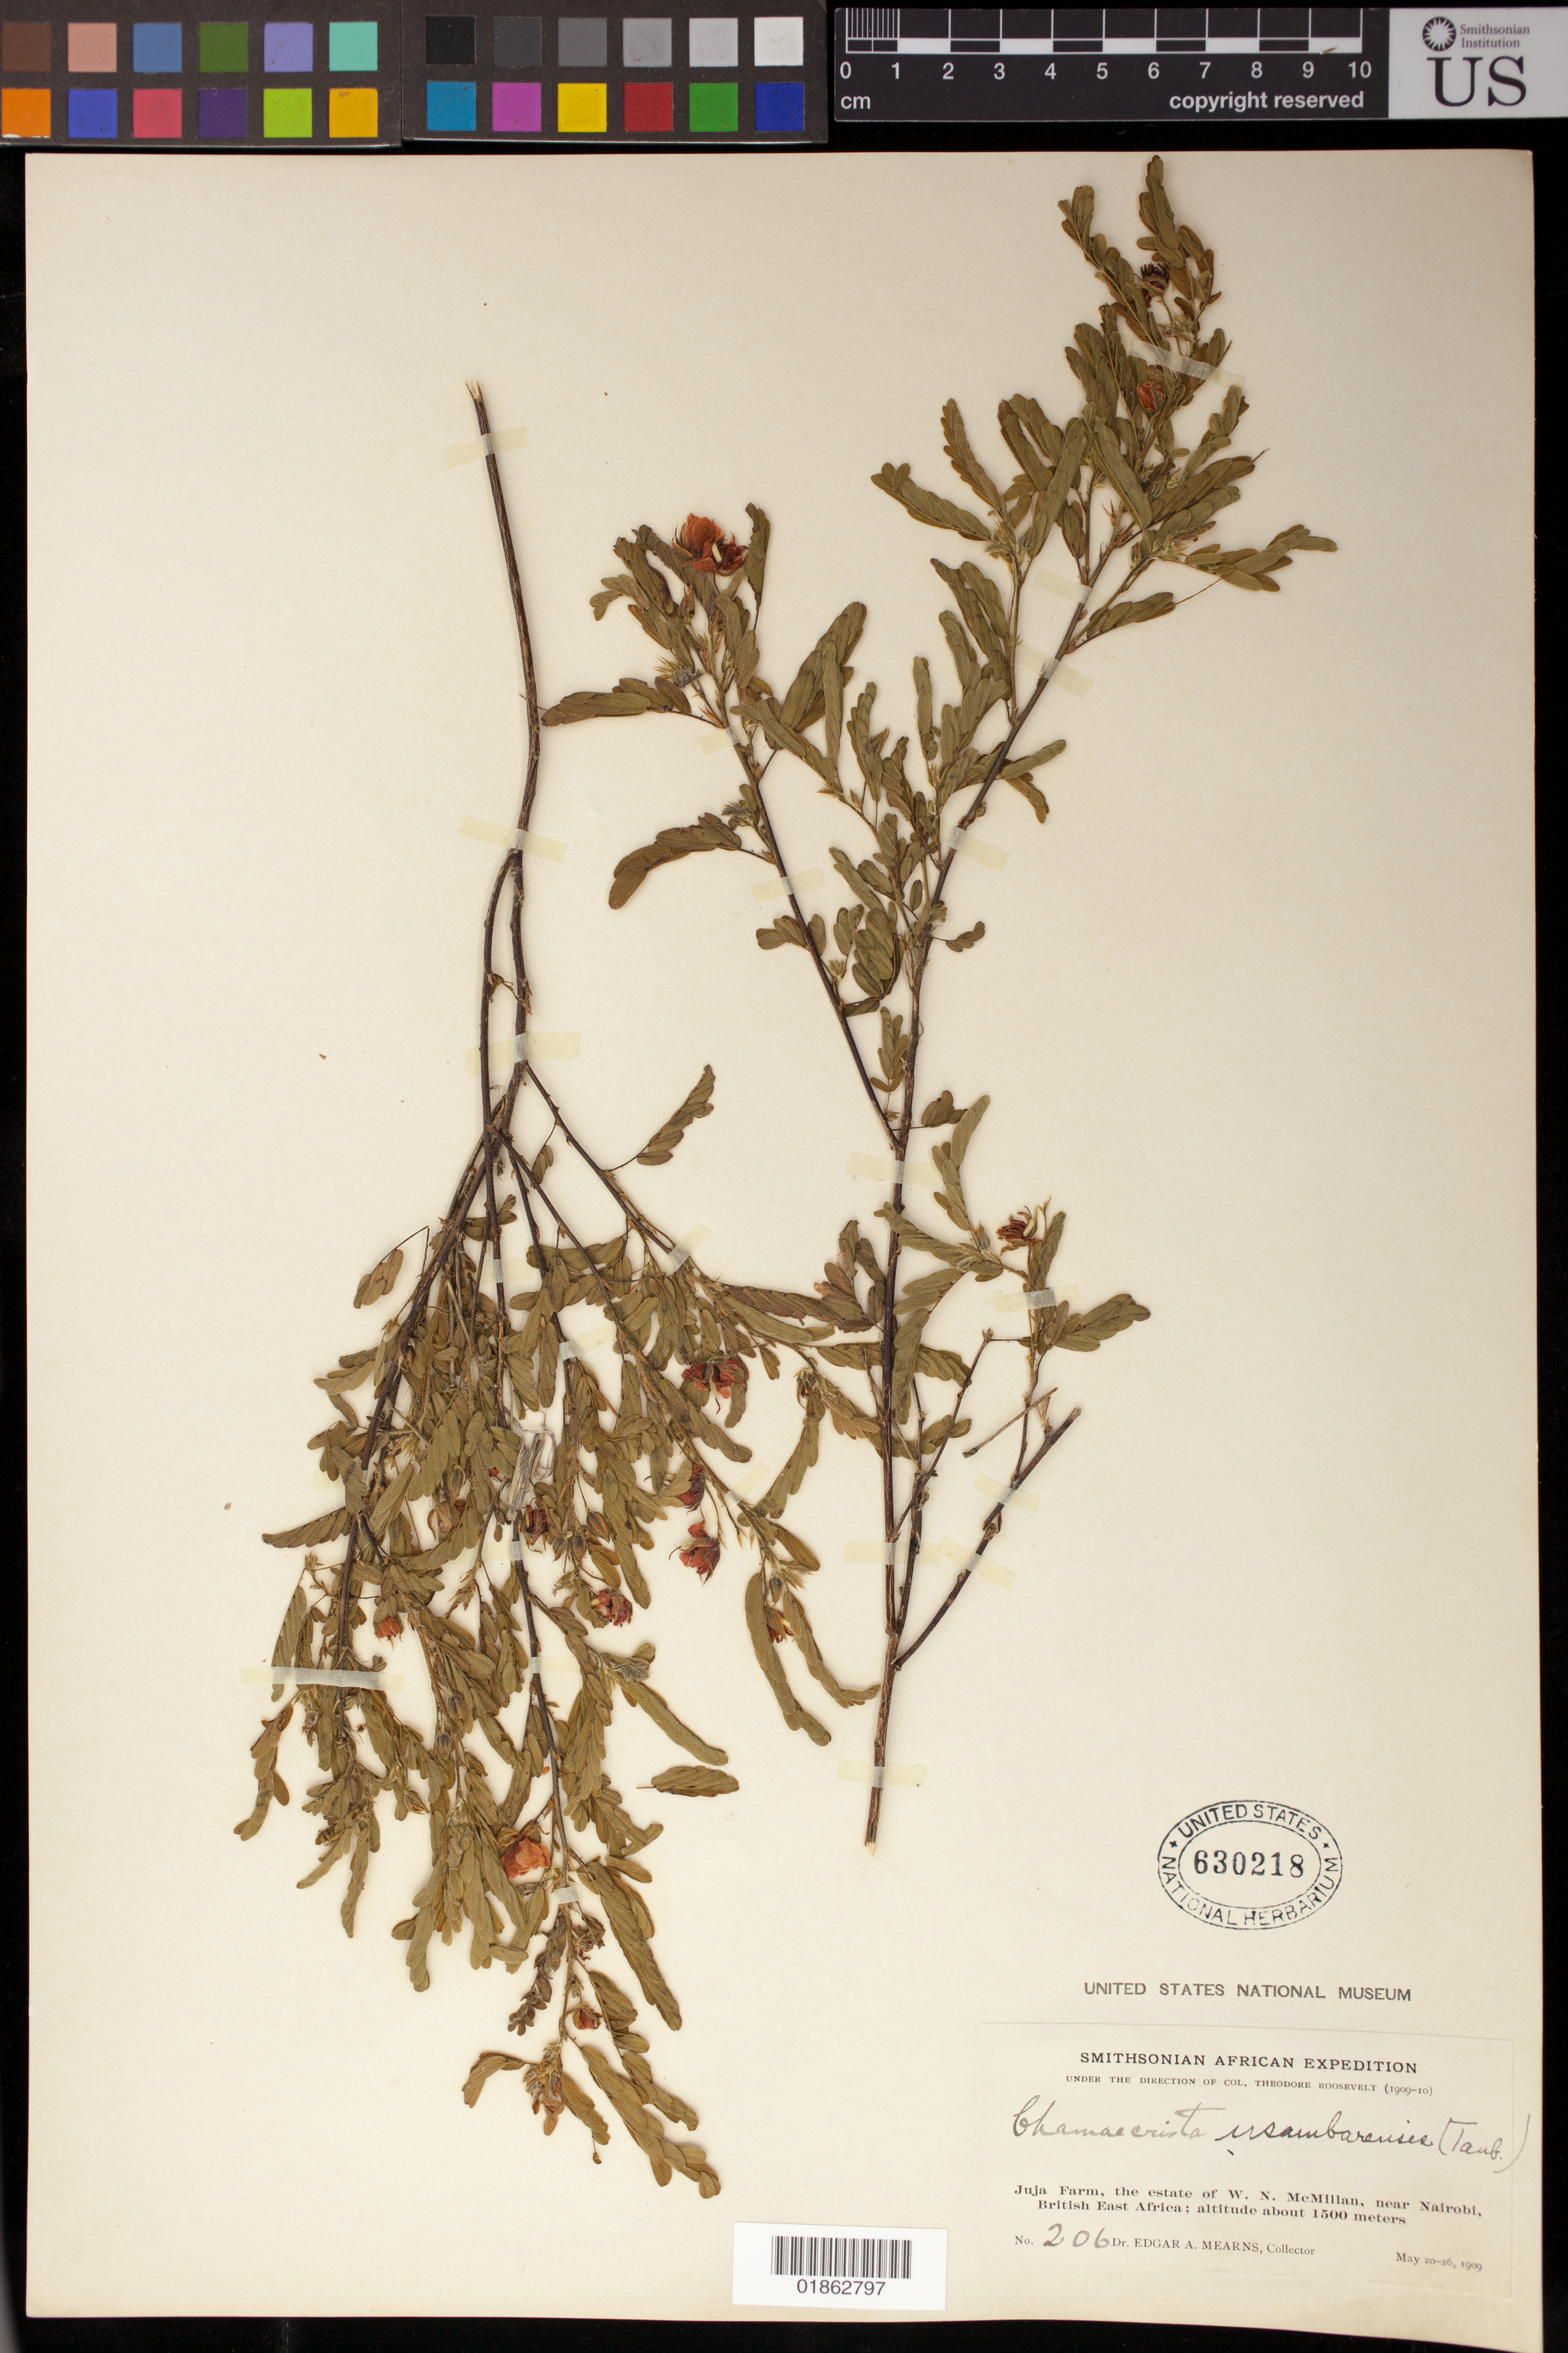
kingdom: Plantae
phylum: Tracheophyta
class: Magnoliopsida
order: Fabales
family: Fabaceae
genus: Chamaecrista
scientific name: Chamaecrista usambarensis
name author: (Taub.) Standl.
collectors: E. A. Mearns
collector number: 206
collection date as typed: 20 May 1909 to 26 May 1909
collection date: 1909-05-20/1909-05-26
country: Kenya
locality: Juja Farm, the estate of W.N. McMillan, near Nairobi.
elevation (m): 1500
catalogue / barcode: US 630218